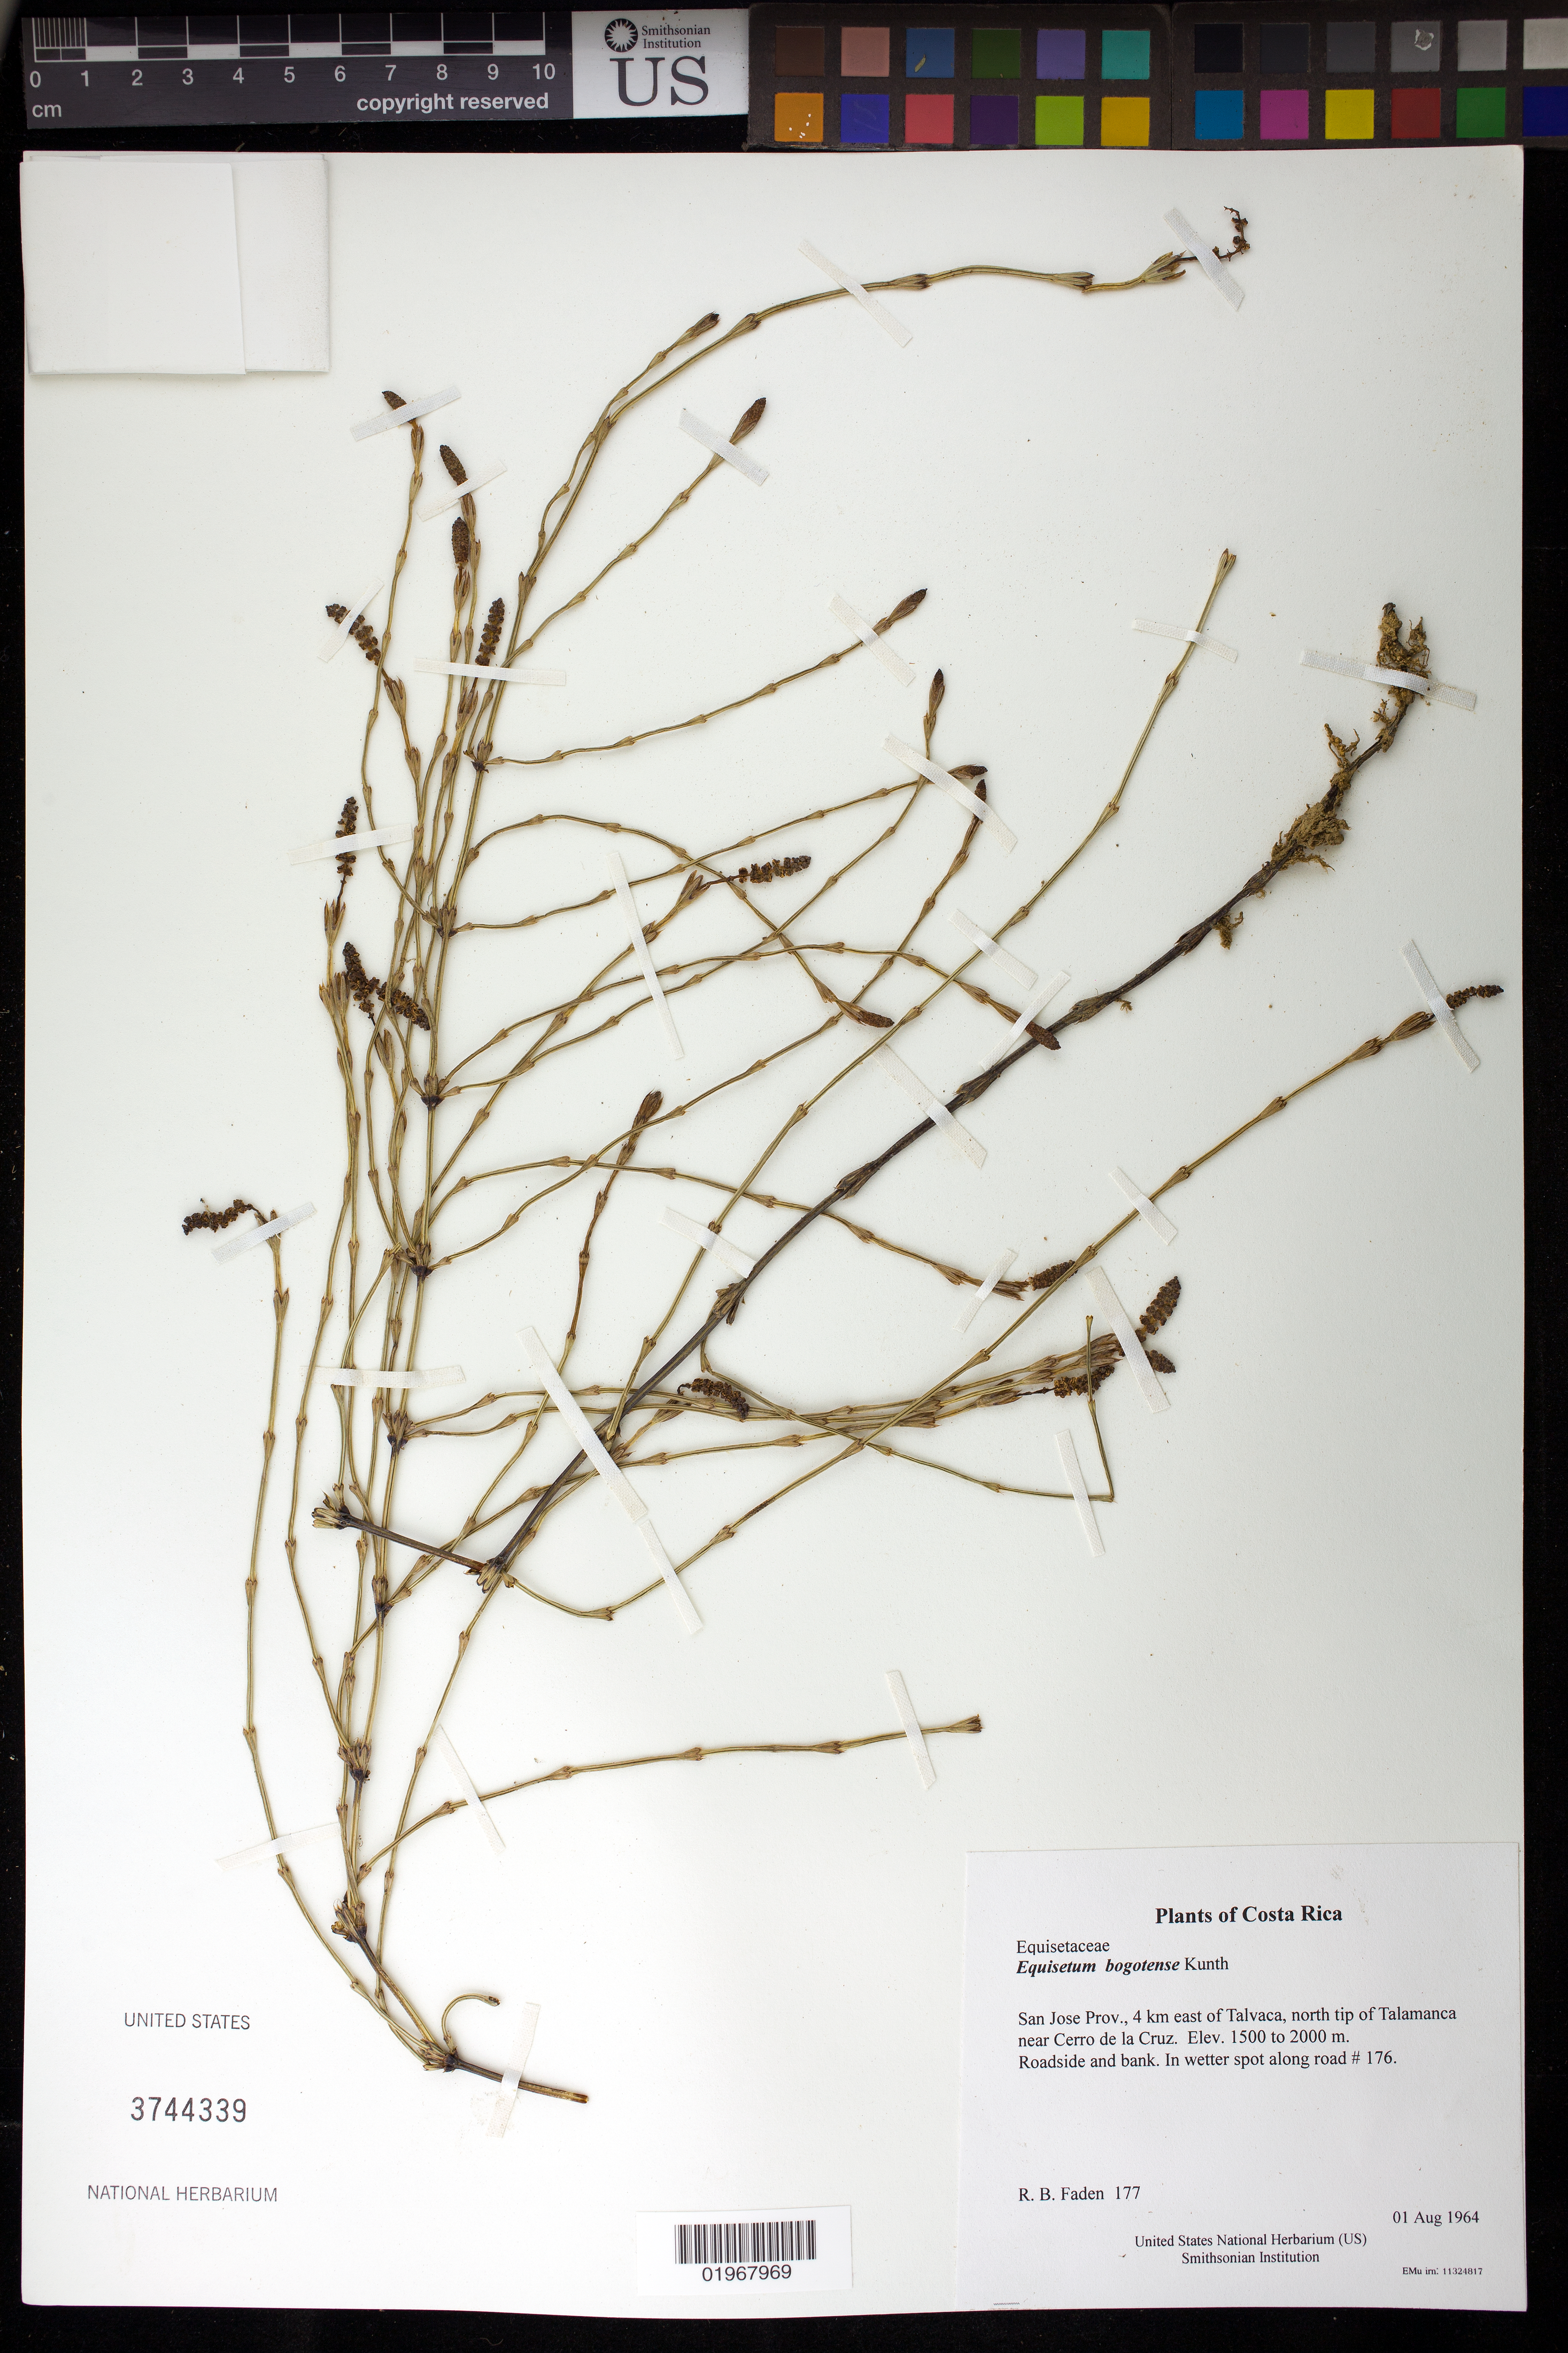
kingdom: Plantae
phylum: Tracheophyta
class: Polypodiopsida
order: Equisetales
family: Equisetaceae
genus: Equisetum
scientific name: Equisetum bogotense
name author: Kunth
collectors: R. B. Faden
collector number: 177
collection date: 1964-08-01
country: Costa Rica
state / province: San Jose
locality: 4 km east of Talvaca, north tip of Talamanca near Cerro de la Cruz.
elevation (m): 1500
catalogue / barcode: US 3744339